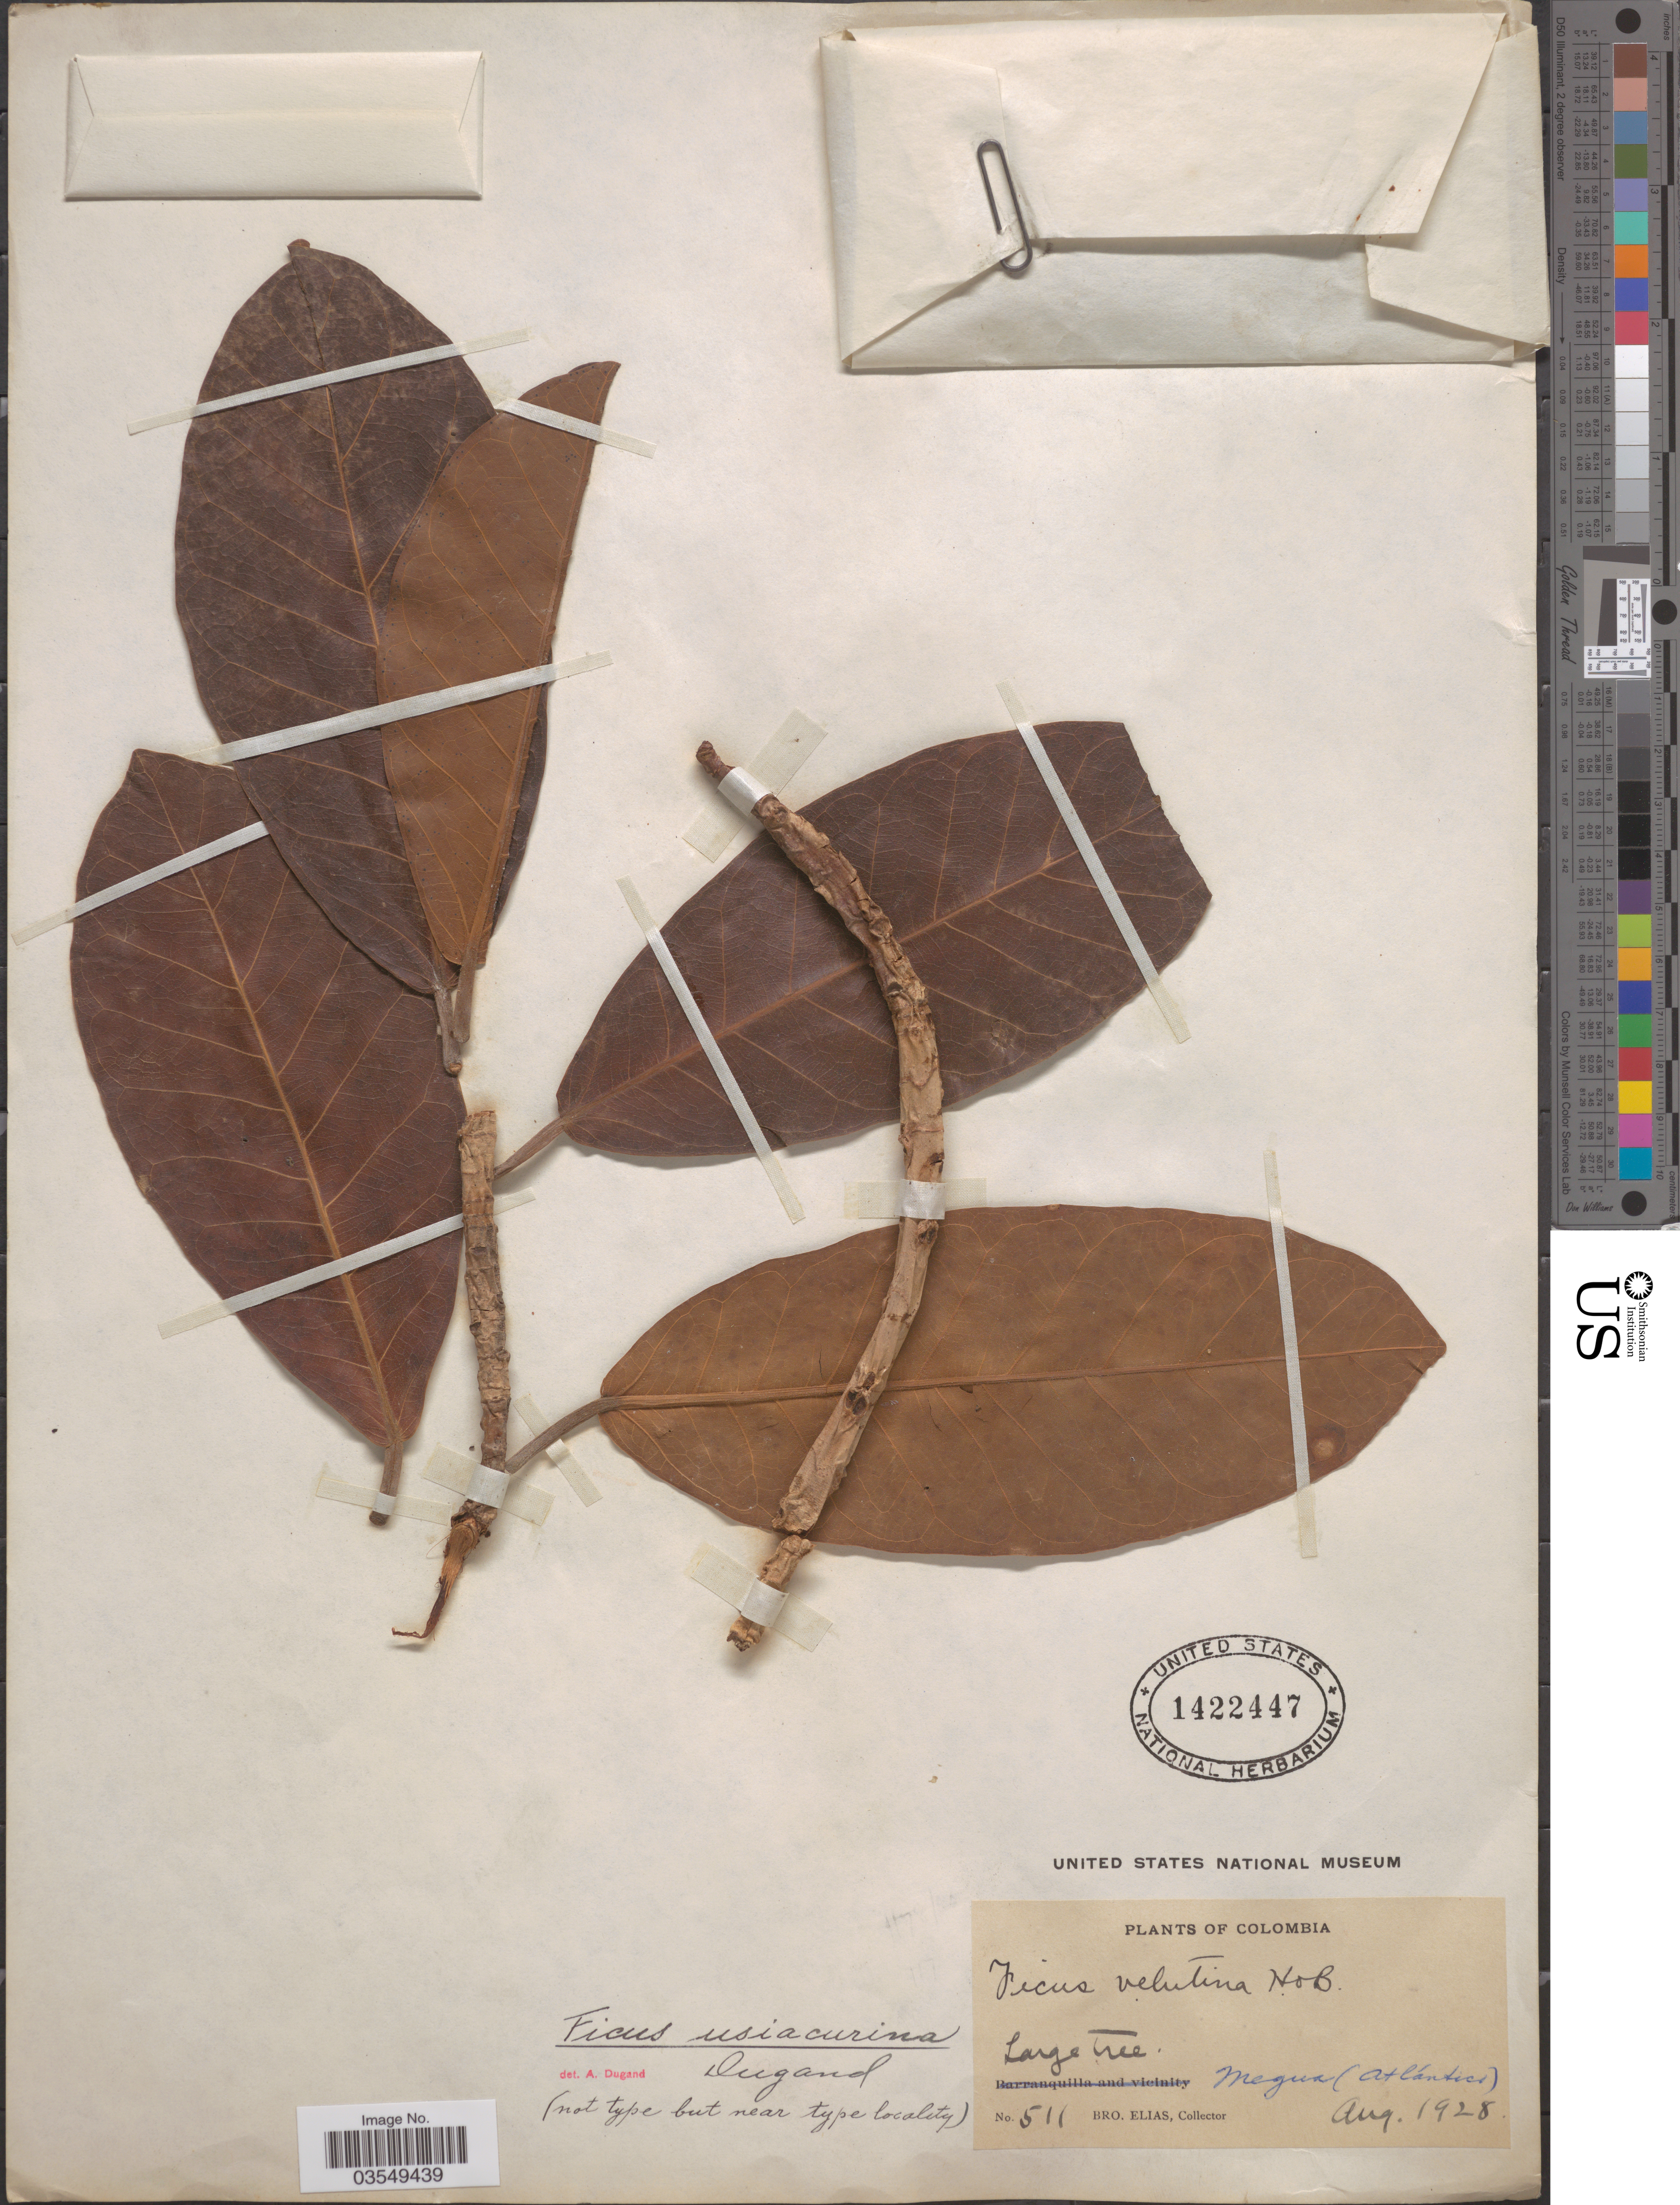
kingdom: Plantae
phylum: Tracheophyta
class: Magnoliopsida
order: Rosales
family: Moraceae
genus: Ficus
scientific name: Ficus crocata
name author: (Miq.) Miq.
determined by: Cardoso Pederneiras, L.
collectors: Bro. Elias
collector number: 511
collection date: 1928-08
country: Colombia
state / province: Atlántico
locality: Megua.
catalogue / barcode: US 1422447